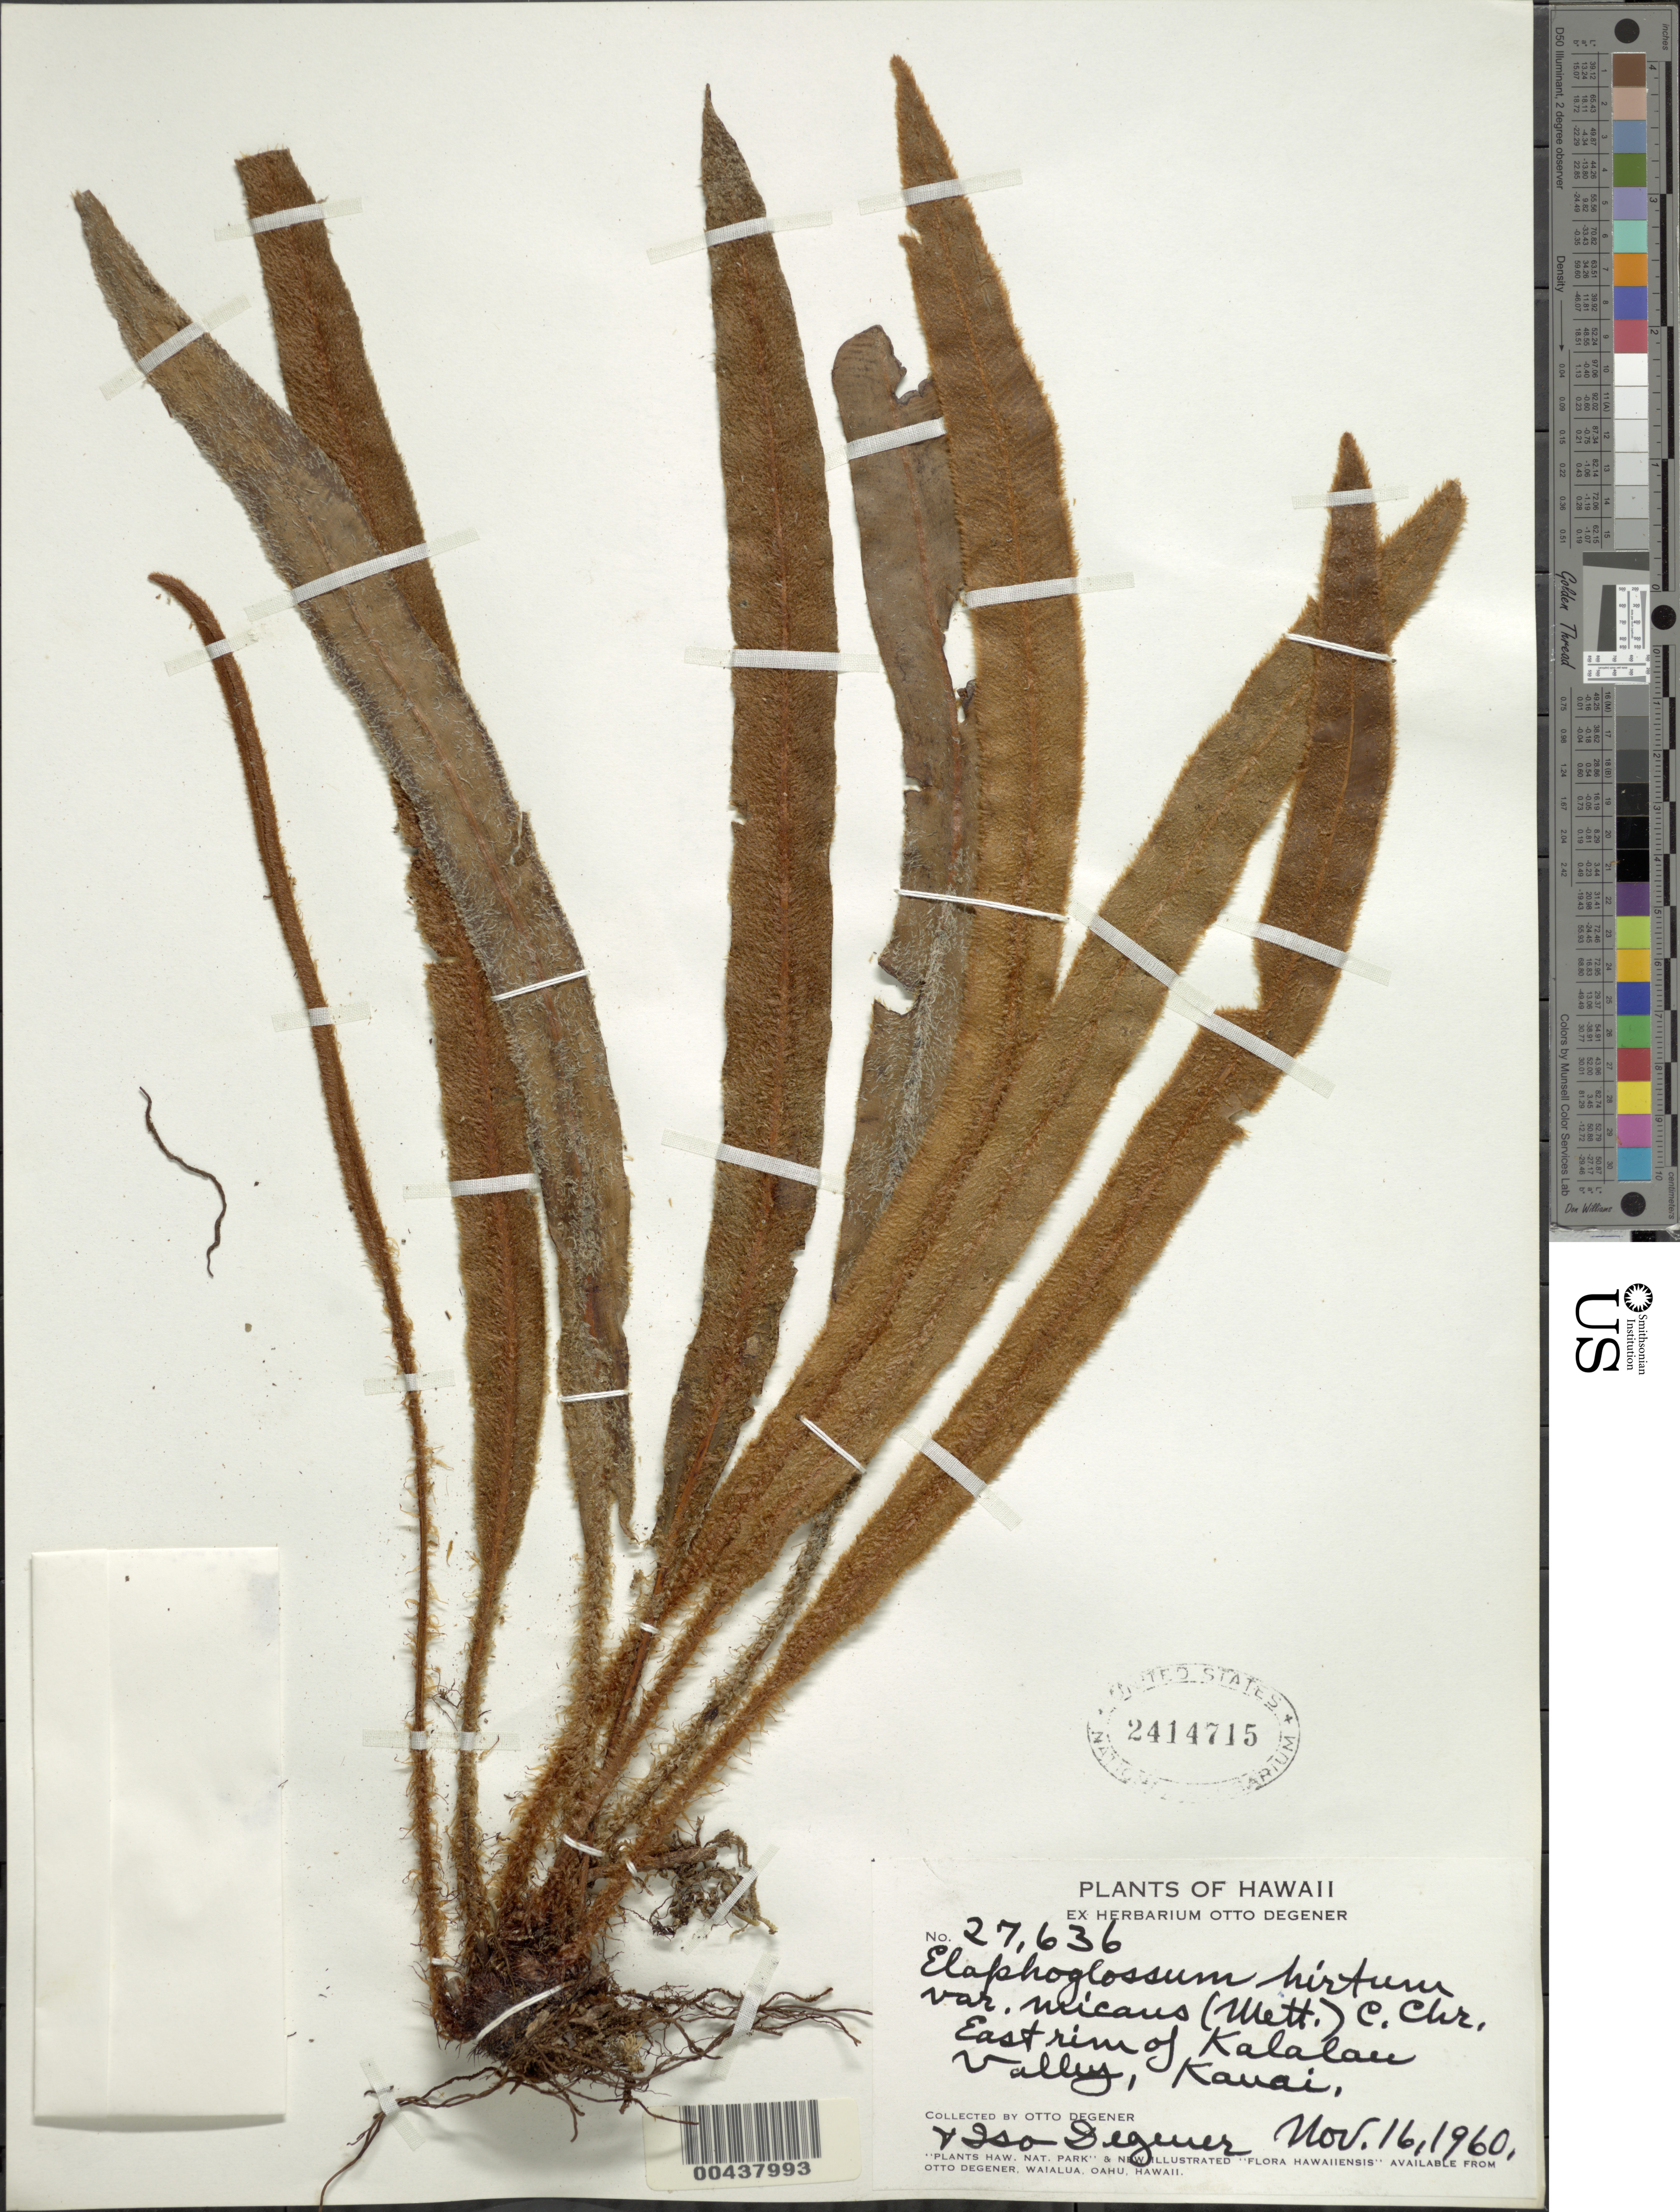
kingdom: Plantae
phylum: Tracheophyta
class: Polypodiopsida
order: Polypodiales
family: Dryopteridaceae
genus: Elaphoglossum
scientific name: Elaphoglossum hirtum var. micans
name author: C. Chr.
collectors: O. Degener & I. Degener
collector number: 27636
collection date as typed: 16 Nov 1960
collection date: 1960-11-16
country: United States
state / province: Hawaii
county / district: Kauai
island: Kaua'i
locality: E rim of Kalalau Valley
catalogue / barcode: US 2414715